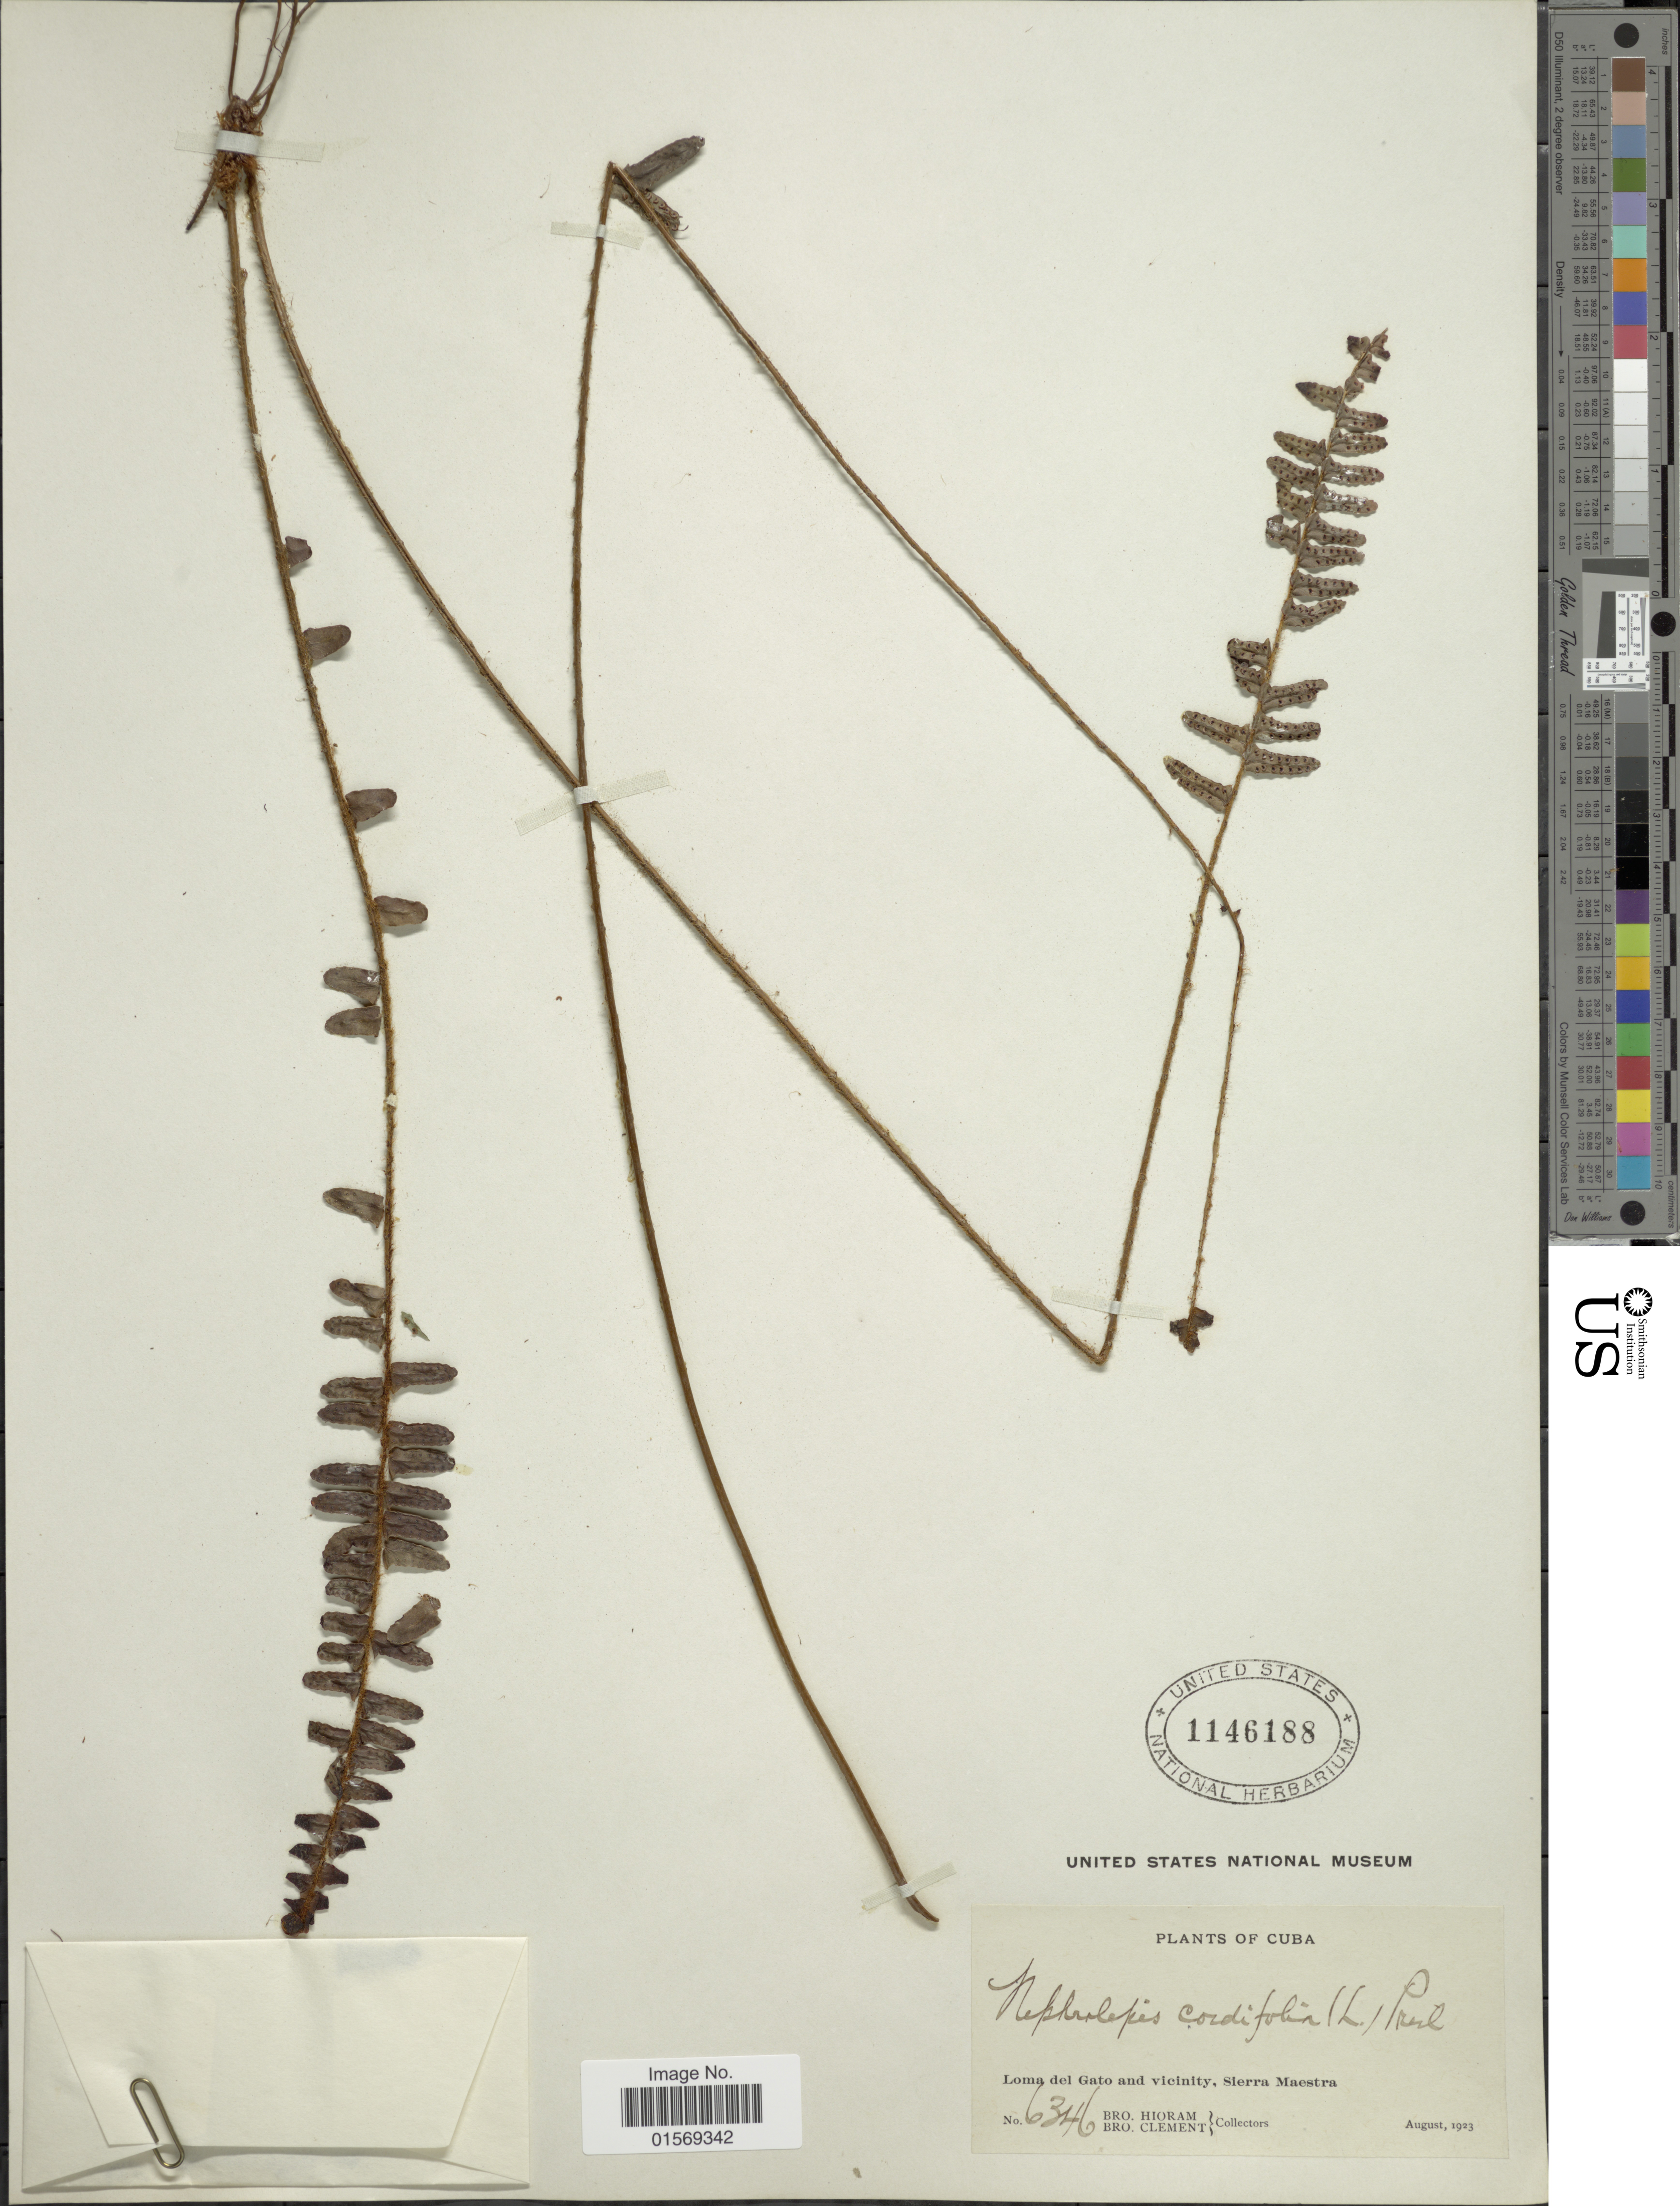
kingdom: Plantae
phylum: Tracheophyta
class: Polypodiopsida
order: Polypodiales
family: Nephrolepidaceae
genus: Nephrolepis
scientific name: Nephrolepis cordifolia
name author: (L.) C. Presl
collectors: Bro. Hioram & B. Clement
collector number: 6346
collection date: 1923-08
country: Cuba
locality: Cuba, Loma del Gato and vicinity, Sierra Maestra.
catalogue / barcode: US 1146188